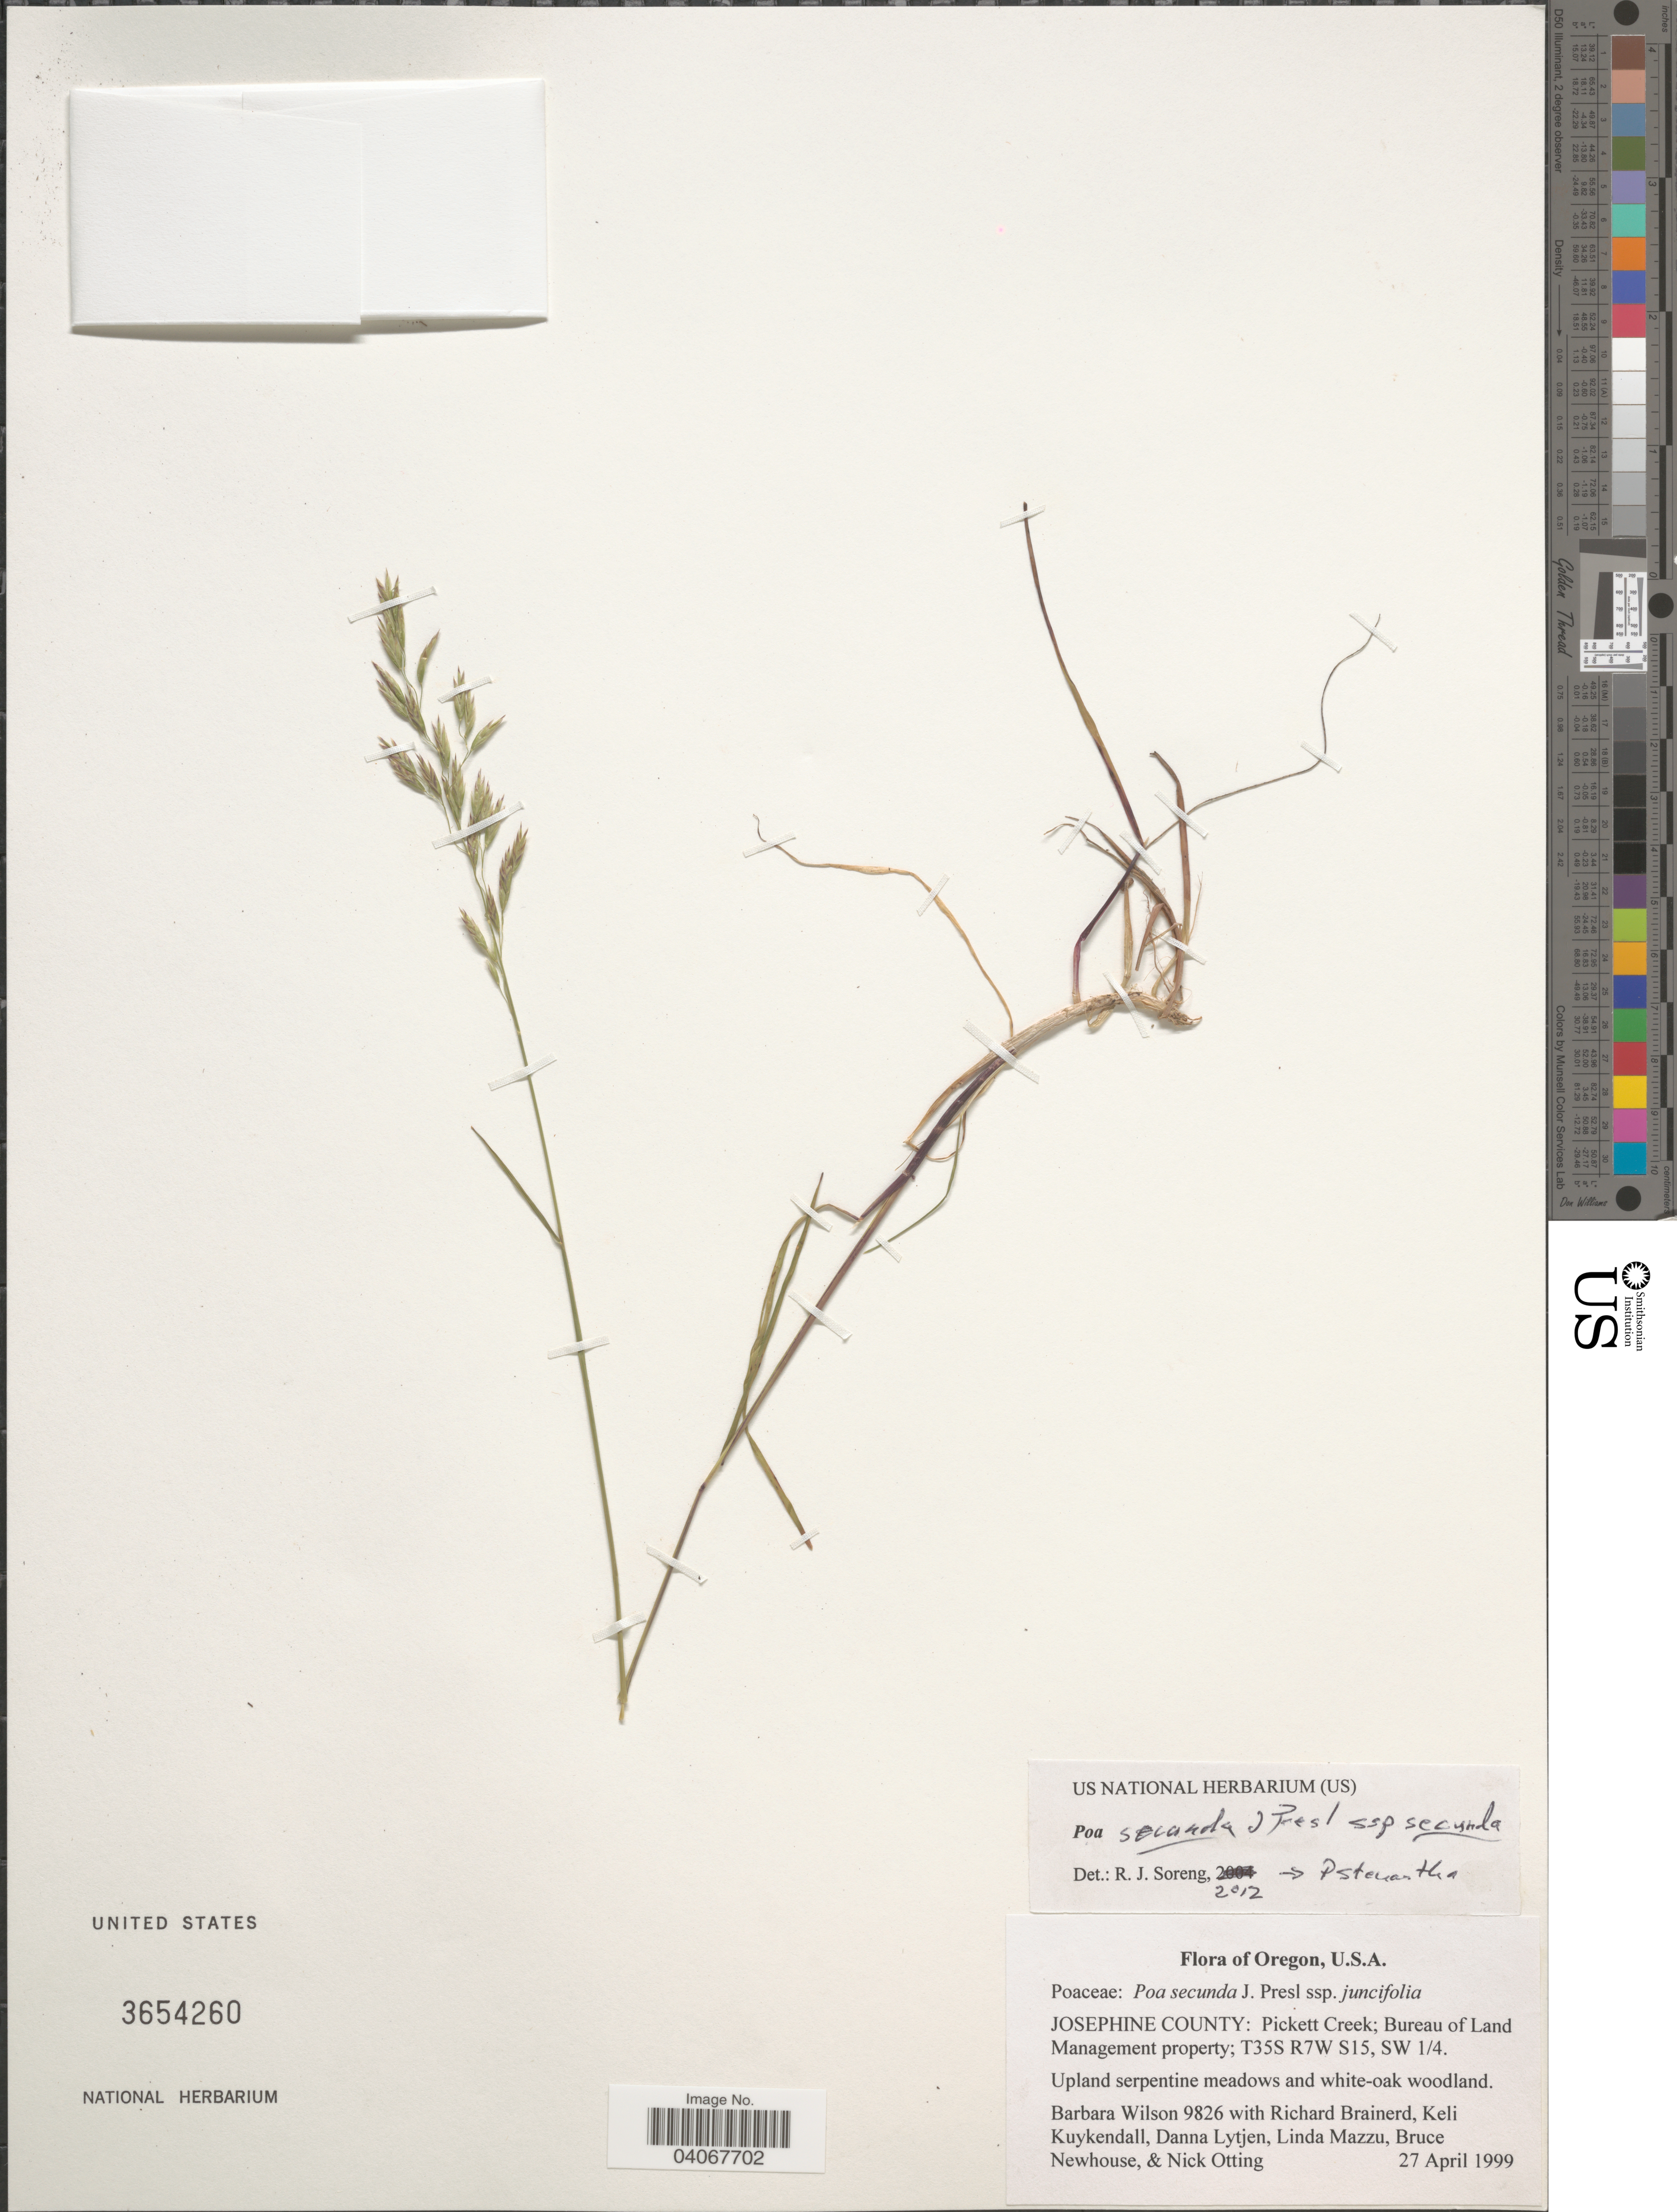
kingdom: Plantae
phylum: Tracheophyta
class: Liliopsida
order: Poales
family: Poaceae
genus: Poa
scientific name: Poa secunda subsp. secunda var. secunda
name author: J. Presl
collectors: B. L. Wilson, R. Brainerd, K. Kuykendall, D. Lytjen & et al.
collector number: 9826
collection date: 1999-04-27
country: United States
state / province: Oregon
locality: Josephine County: Pickett Creek; Bureau of Land Management property; T35S R7W S15, SW ¼.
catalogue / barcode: US 3654260